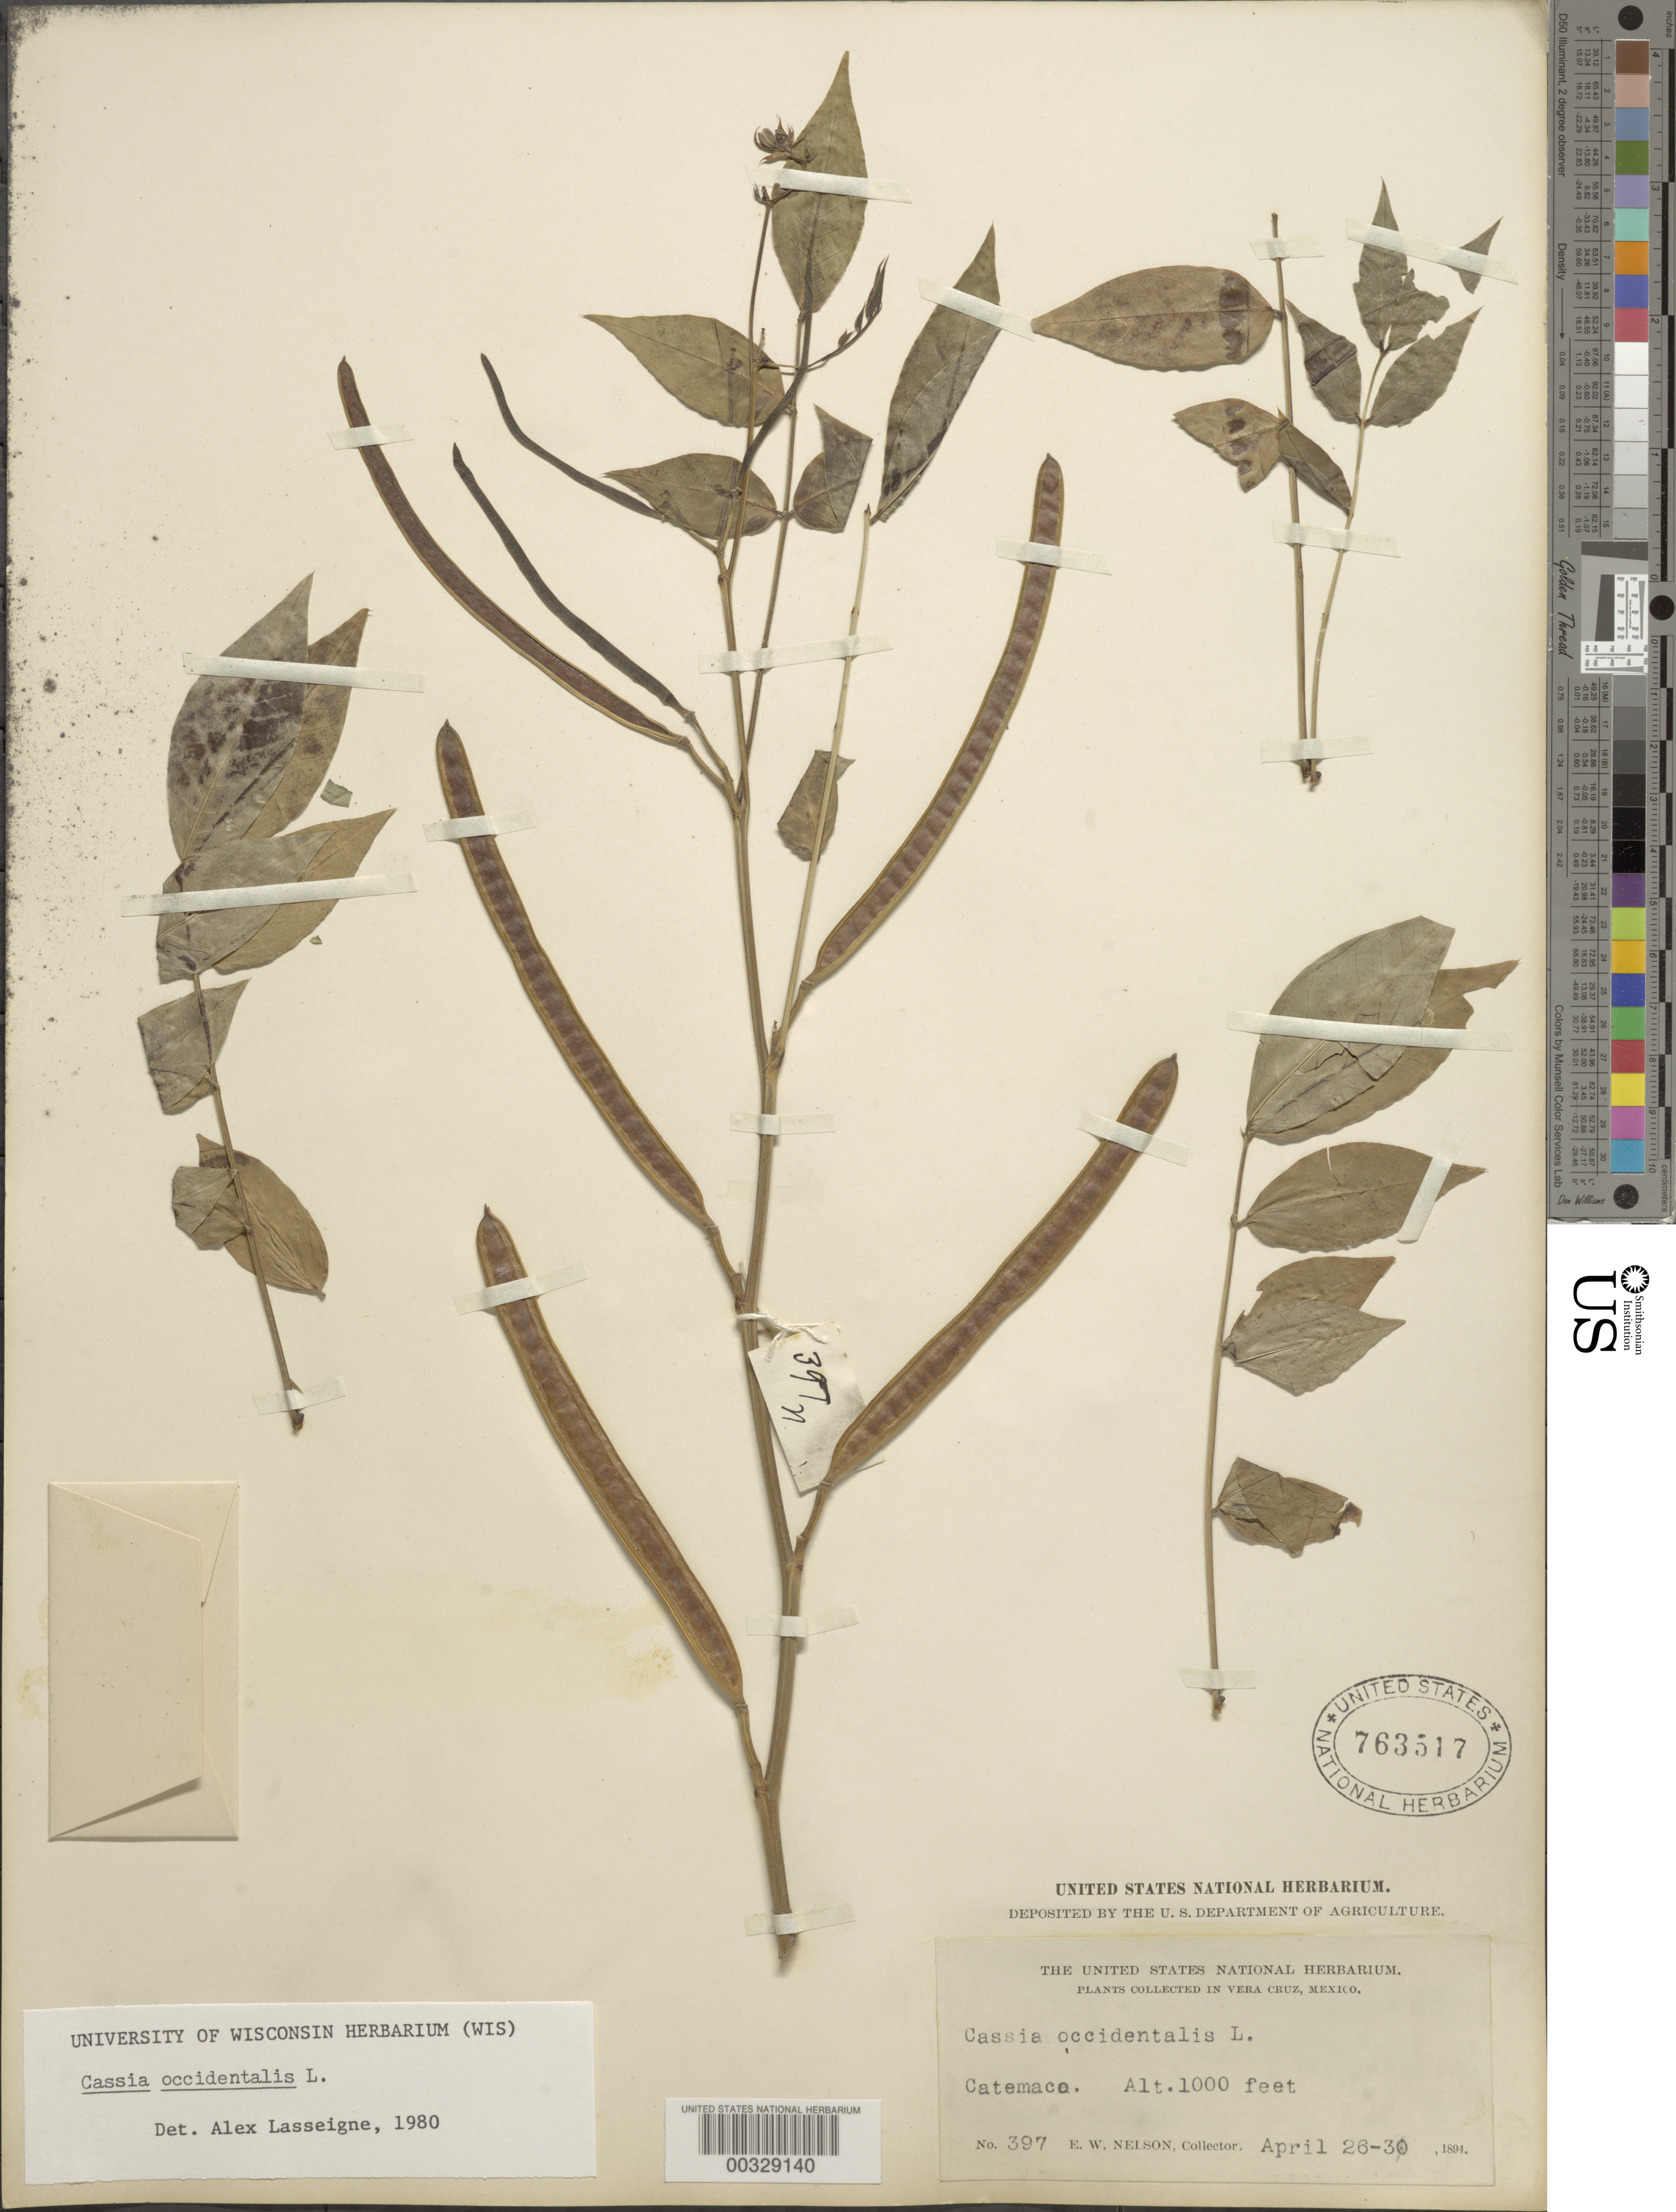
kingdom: Plantae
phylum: Tracheophyta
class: Magnoliopsida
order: Fabales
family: Fabaceae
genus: Senna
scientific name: Senna occidentalis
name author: (L.) Link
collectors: E. W. Nelson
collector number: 397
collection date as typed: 26 Apr 1894 to 30 Apr 1894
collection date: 1894-04-26/1894-04-30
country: Mexico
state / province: Veracruz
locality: Catemaco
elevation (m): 305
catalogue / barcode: US 763517